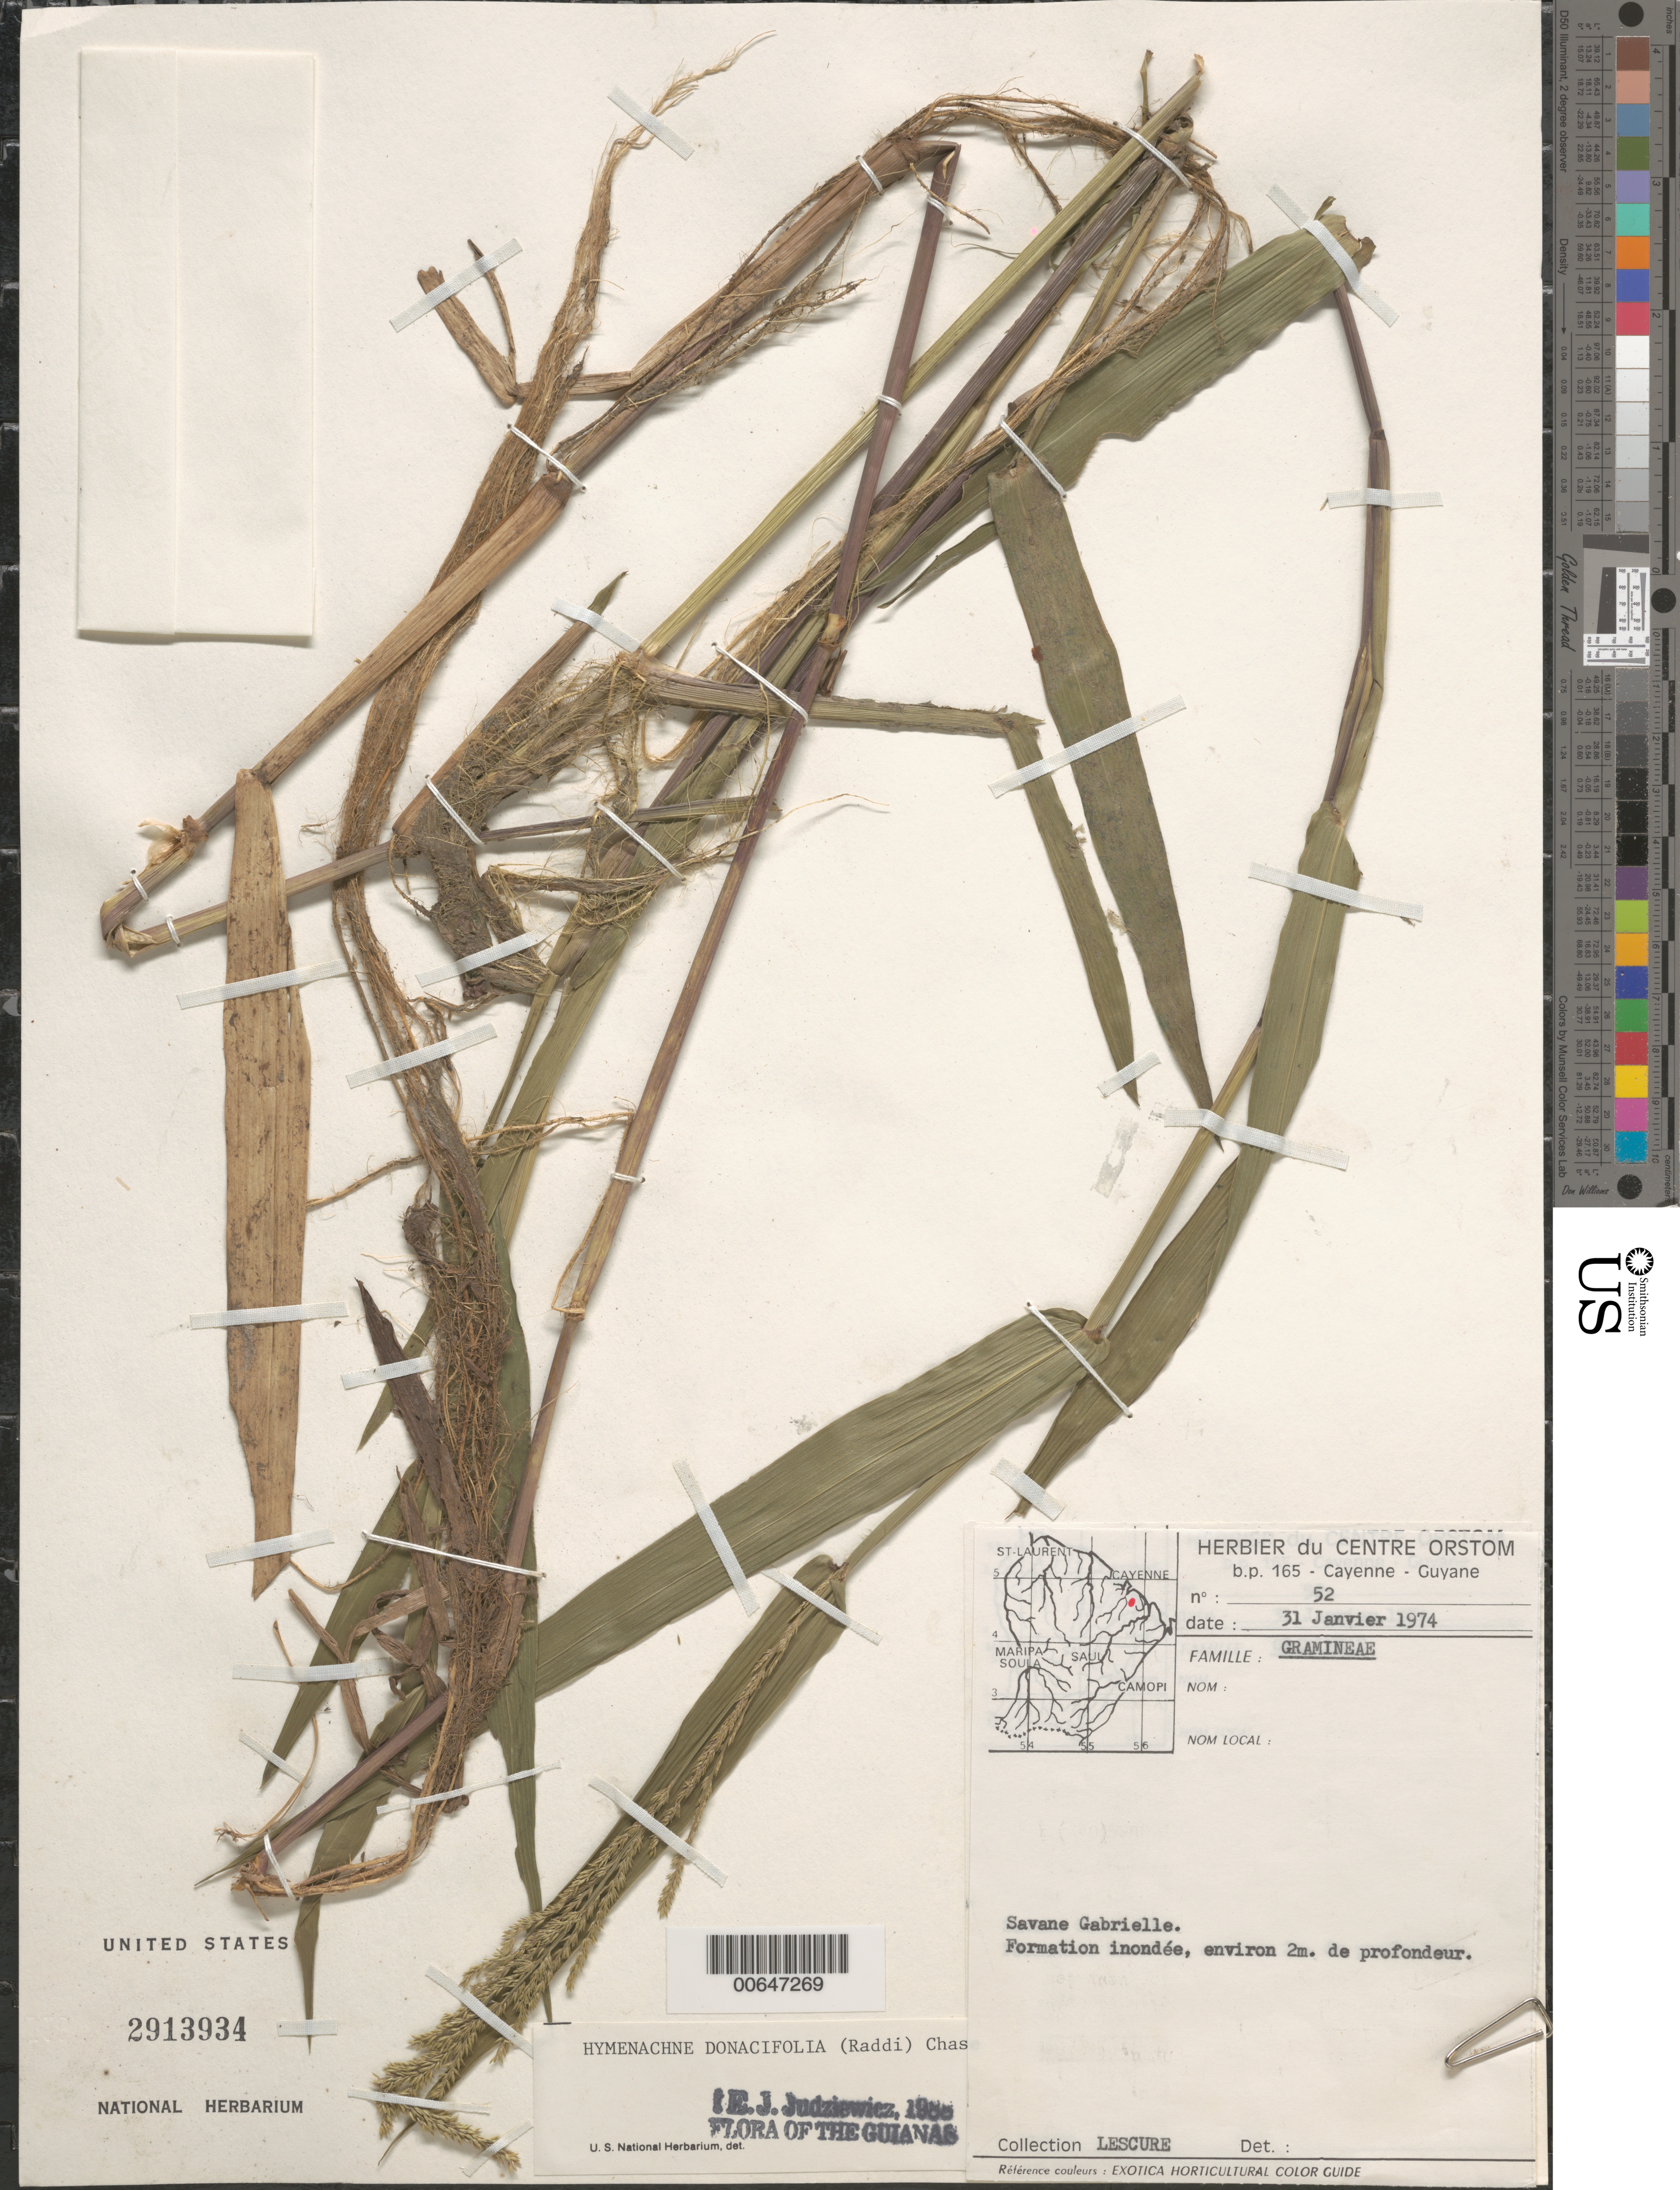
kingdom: Plantae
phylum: Tracheophyta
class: Liliopsida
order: Poales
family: Poaceae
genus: Hymenachne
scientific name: Hymenachne donacifolia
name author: (Raddi) Chase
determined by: Judziewicz, E. J.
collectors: J.-P. Lescure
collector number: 52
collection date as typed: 31-Jan-74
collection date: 1974-01-31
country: French Guiana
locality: Savane Gabrielle, Cayenne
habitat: Formation inondée, environ 2m de profondeur.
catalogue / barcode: US 2913934